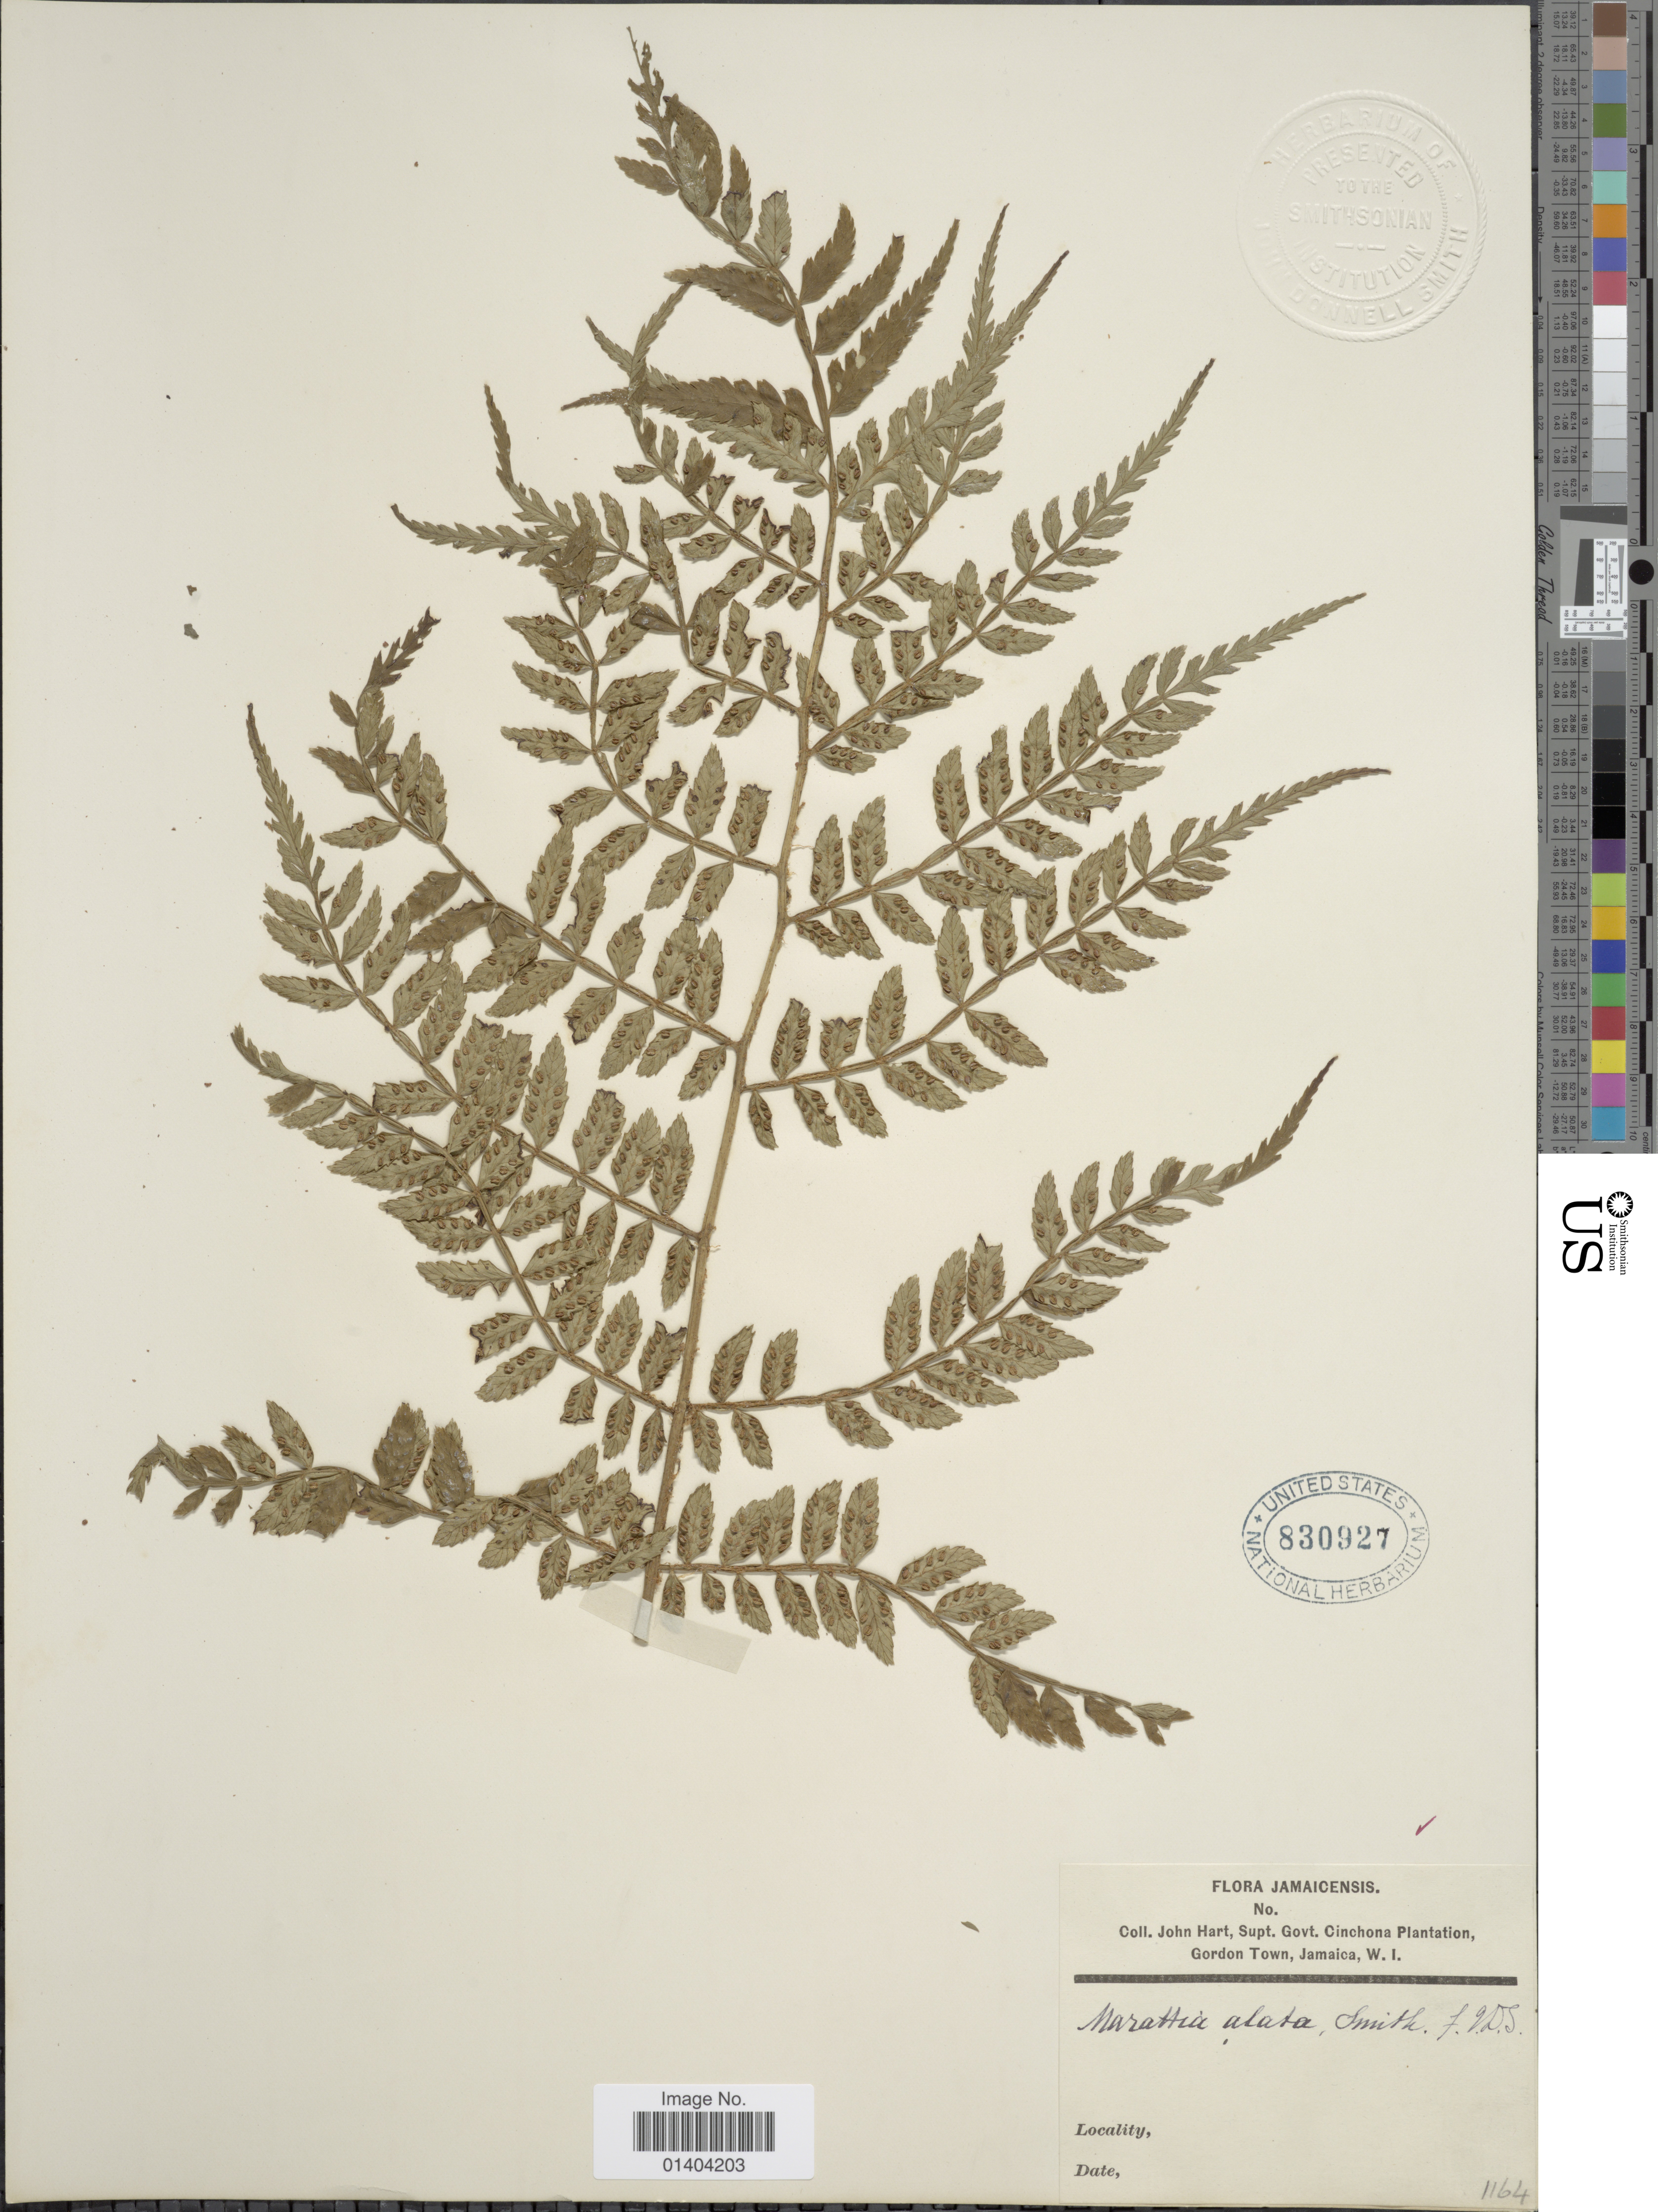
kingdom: Plantae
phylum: Tracheophyta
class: Polypodiopsida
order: Marattiales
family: Marattiaceae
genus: Marattia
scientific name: Marattia alata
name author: Sw.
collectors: J. H. Hart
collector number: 1164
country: Jamaica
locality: Supt. Govt. Cinchona plantation Gordon town, W. I.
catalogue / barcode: US 830927